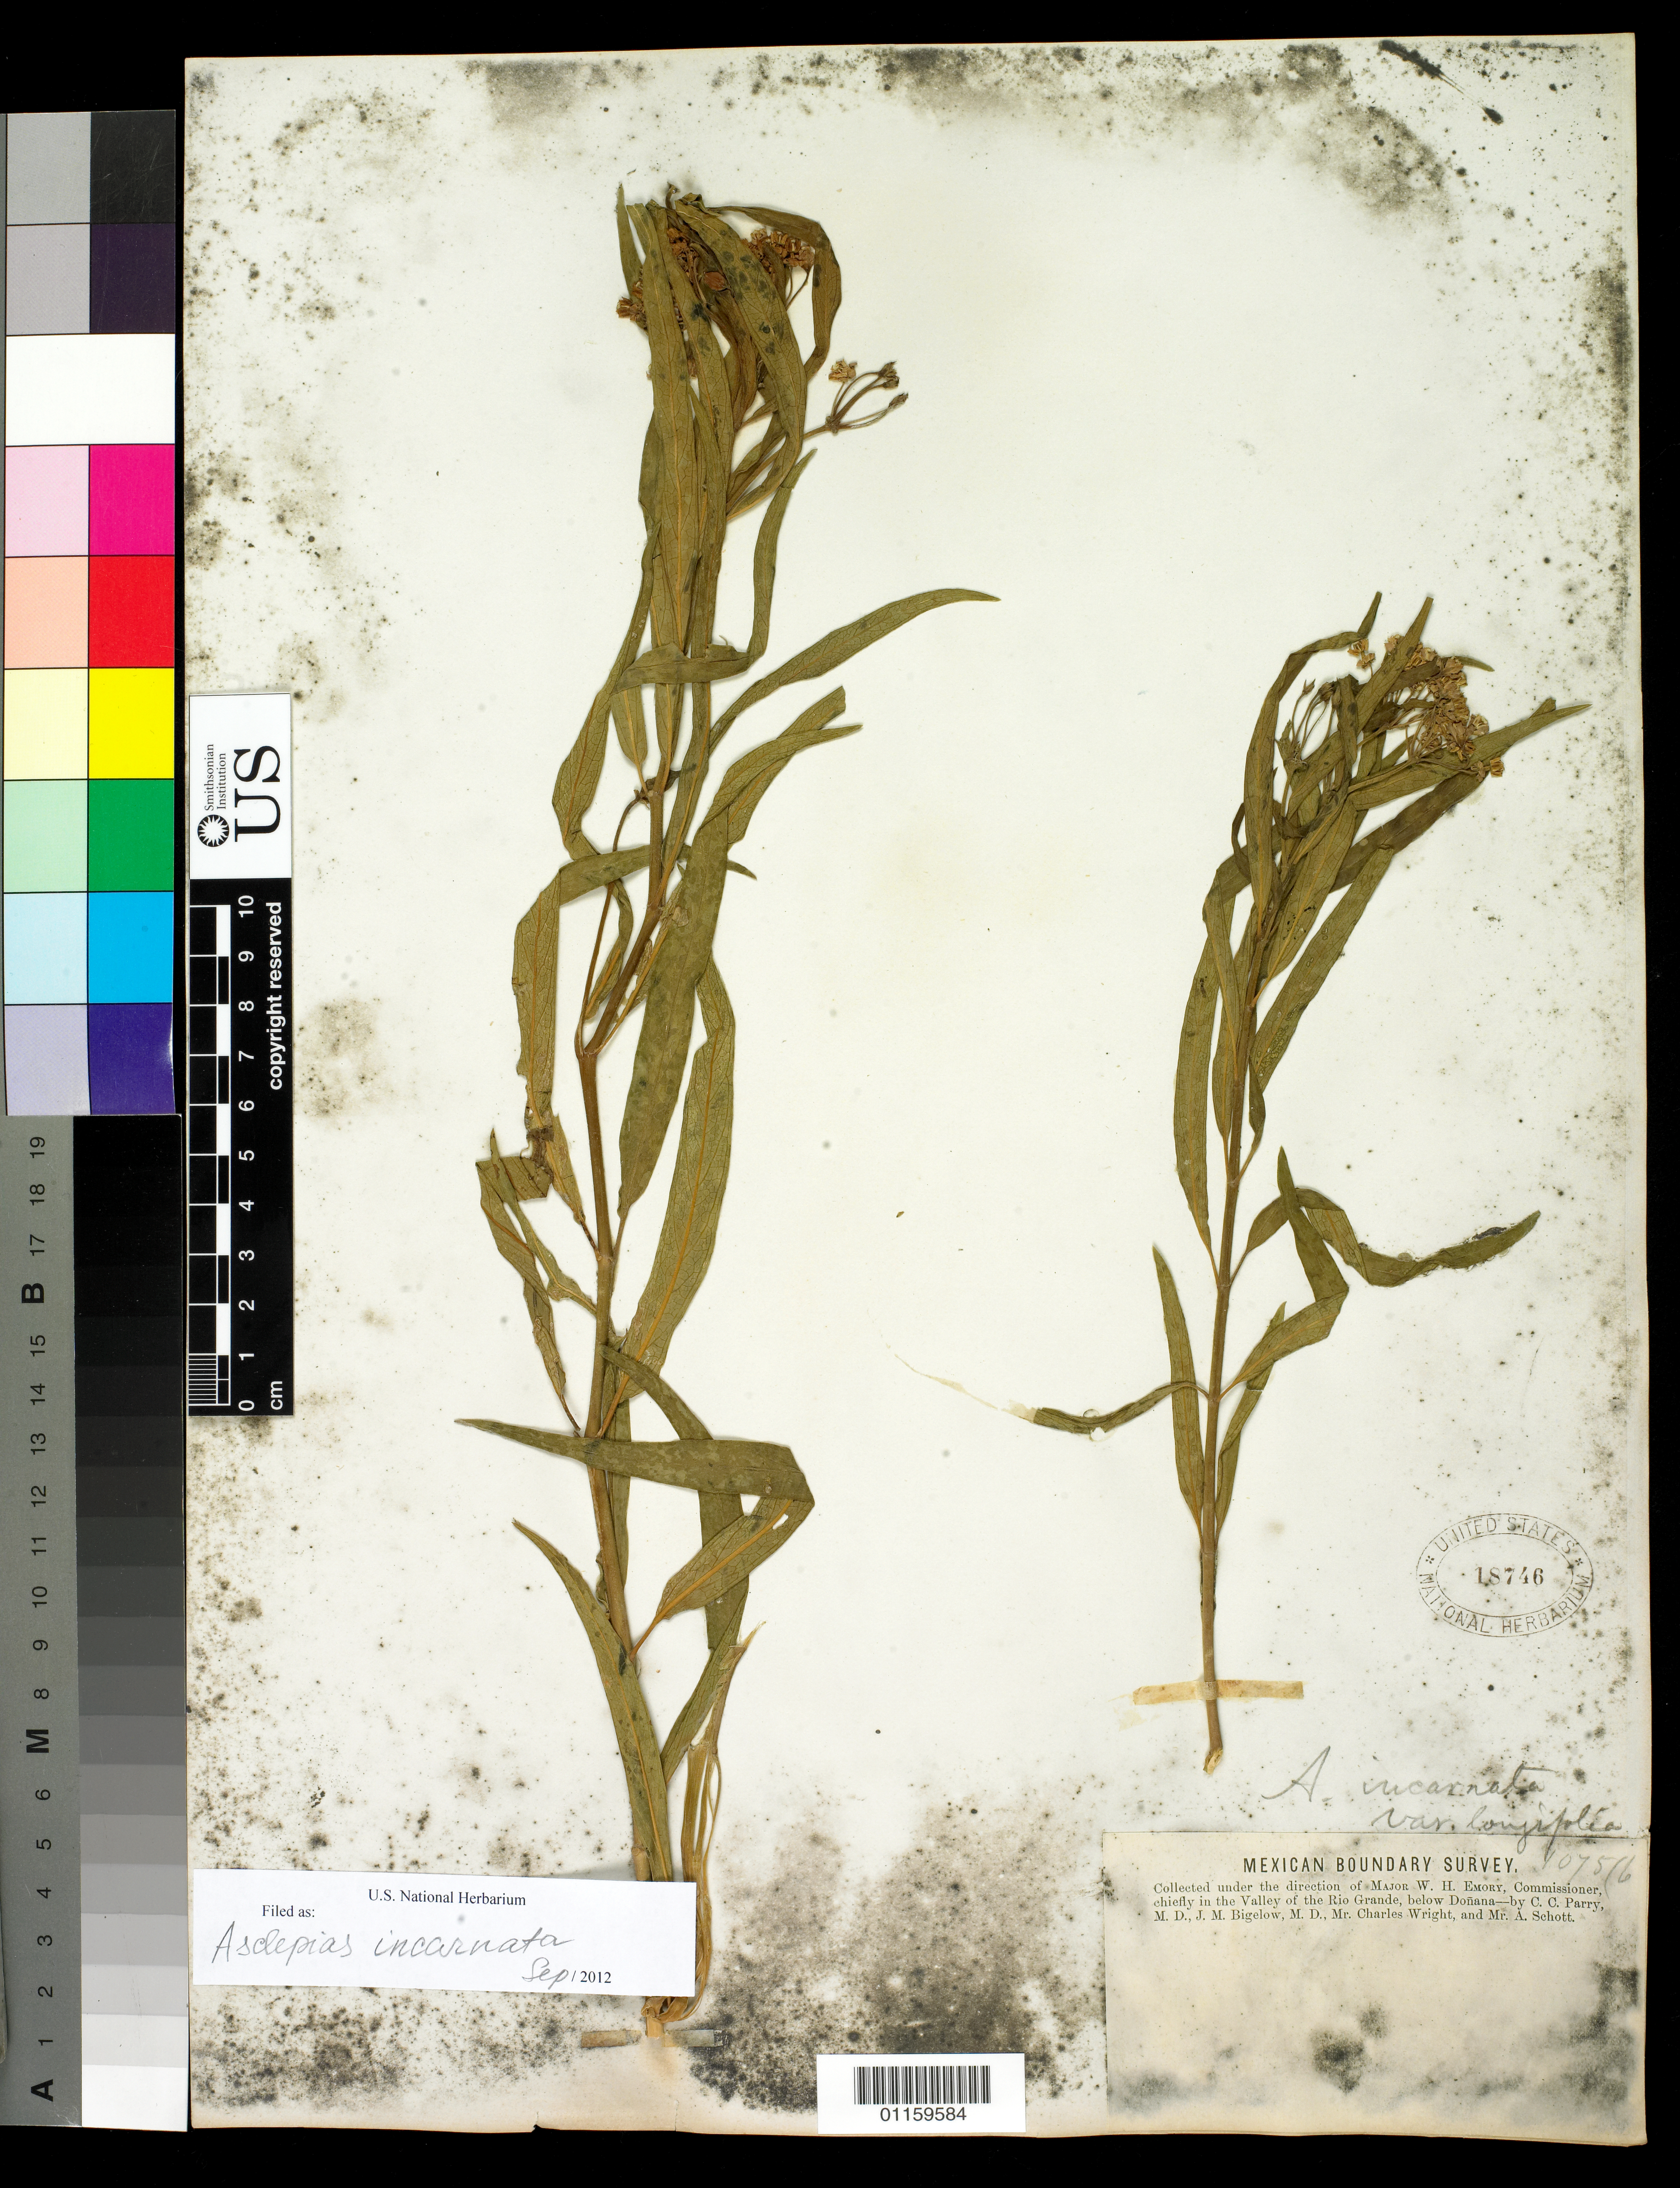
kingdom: Plantae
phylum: Tracheophyta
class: Magnoliopsida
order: Gentianales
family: Apocynaceae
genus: Asclepias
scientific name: Asclepias incarnata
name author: L.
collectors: C. C. Parry, C. Wright, J. M. Bigelow & A. Schott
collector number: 1075 b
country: United States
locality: in the Valley of the Rio Grande, below Donana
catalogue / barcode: US 18746